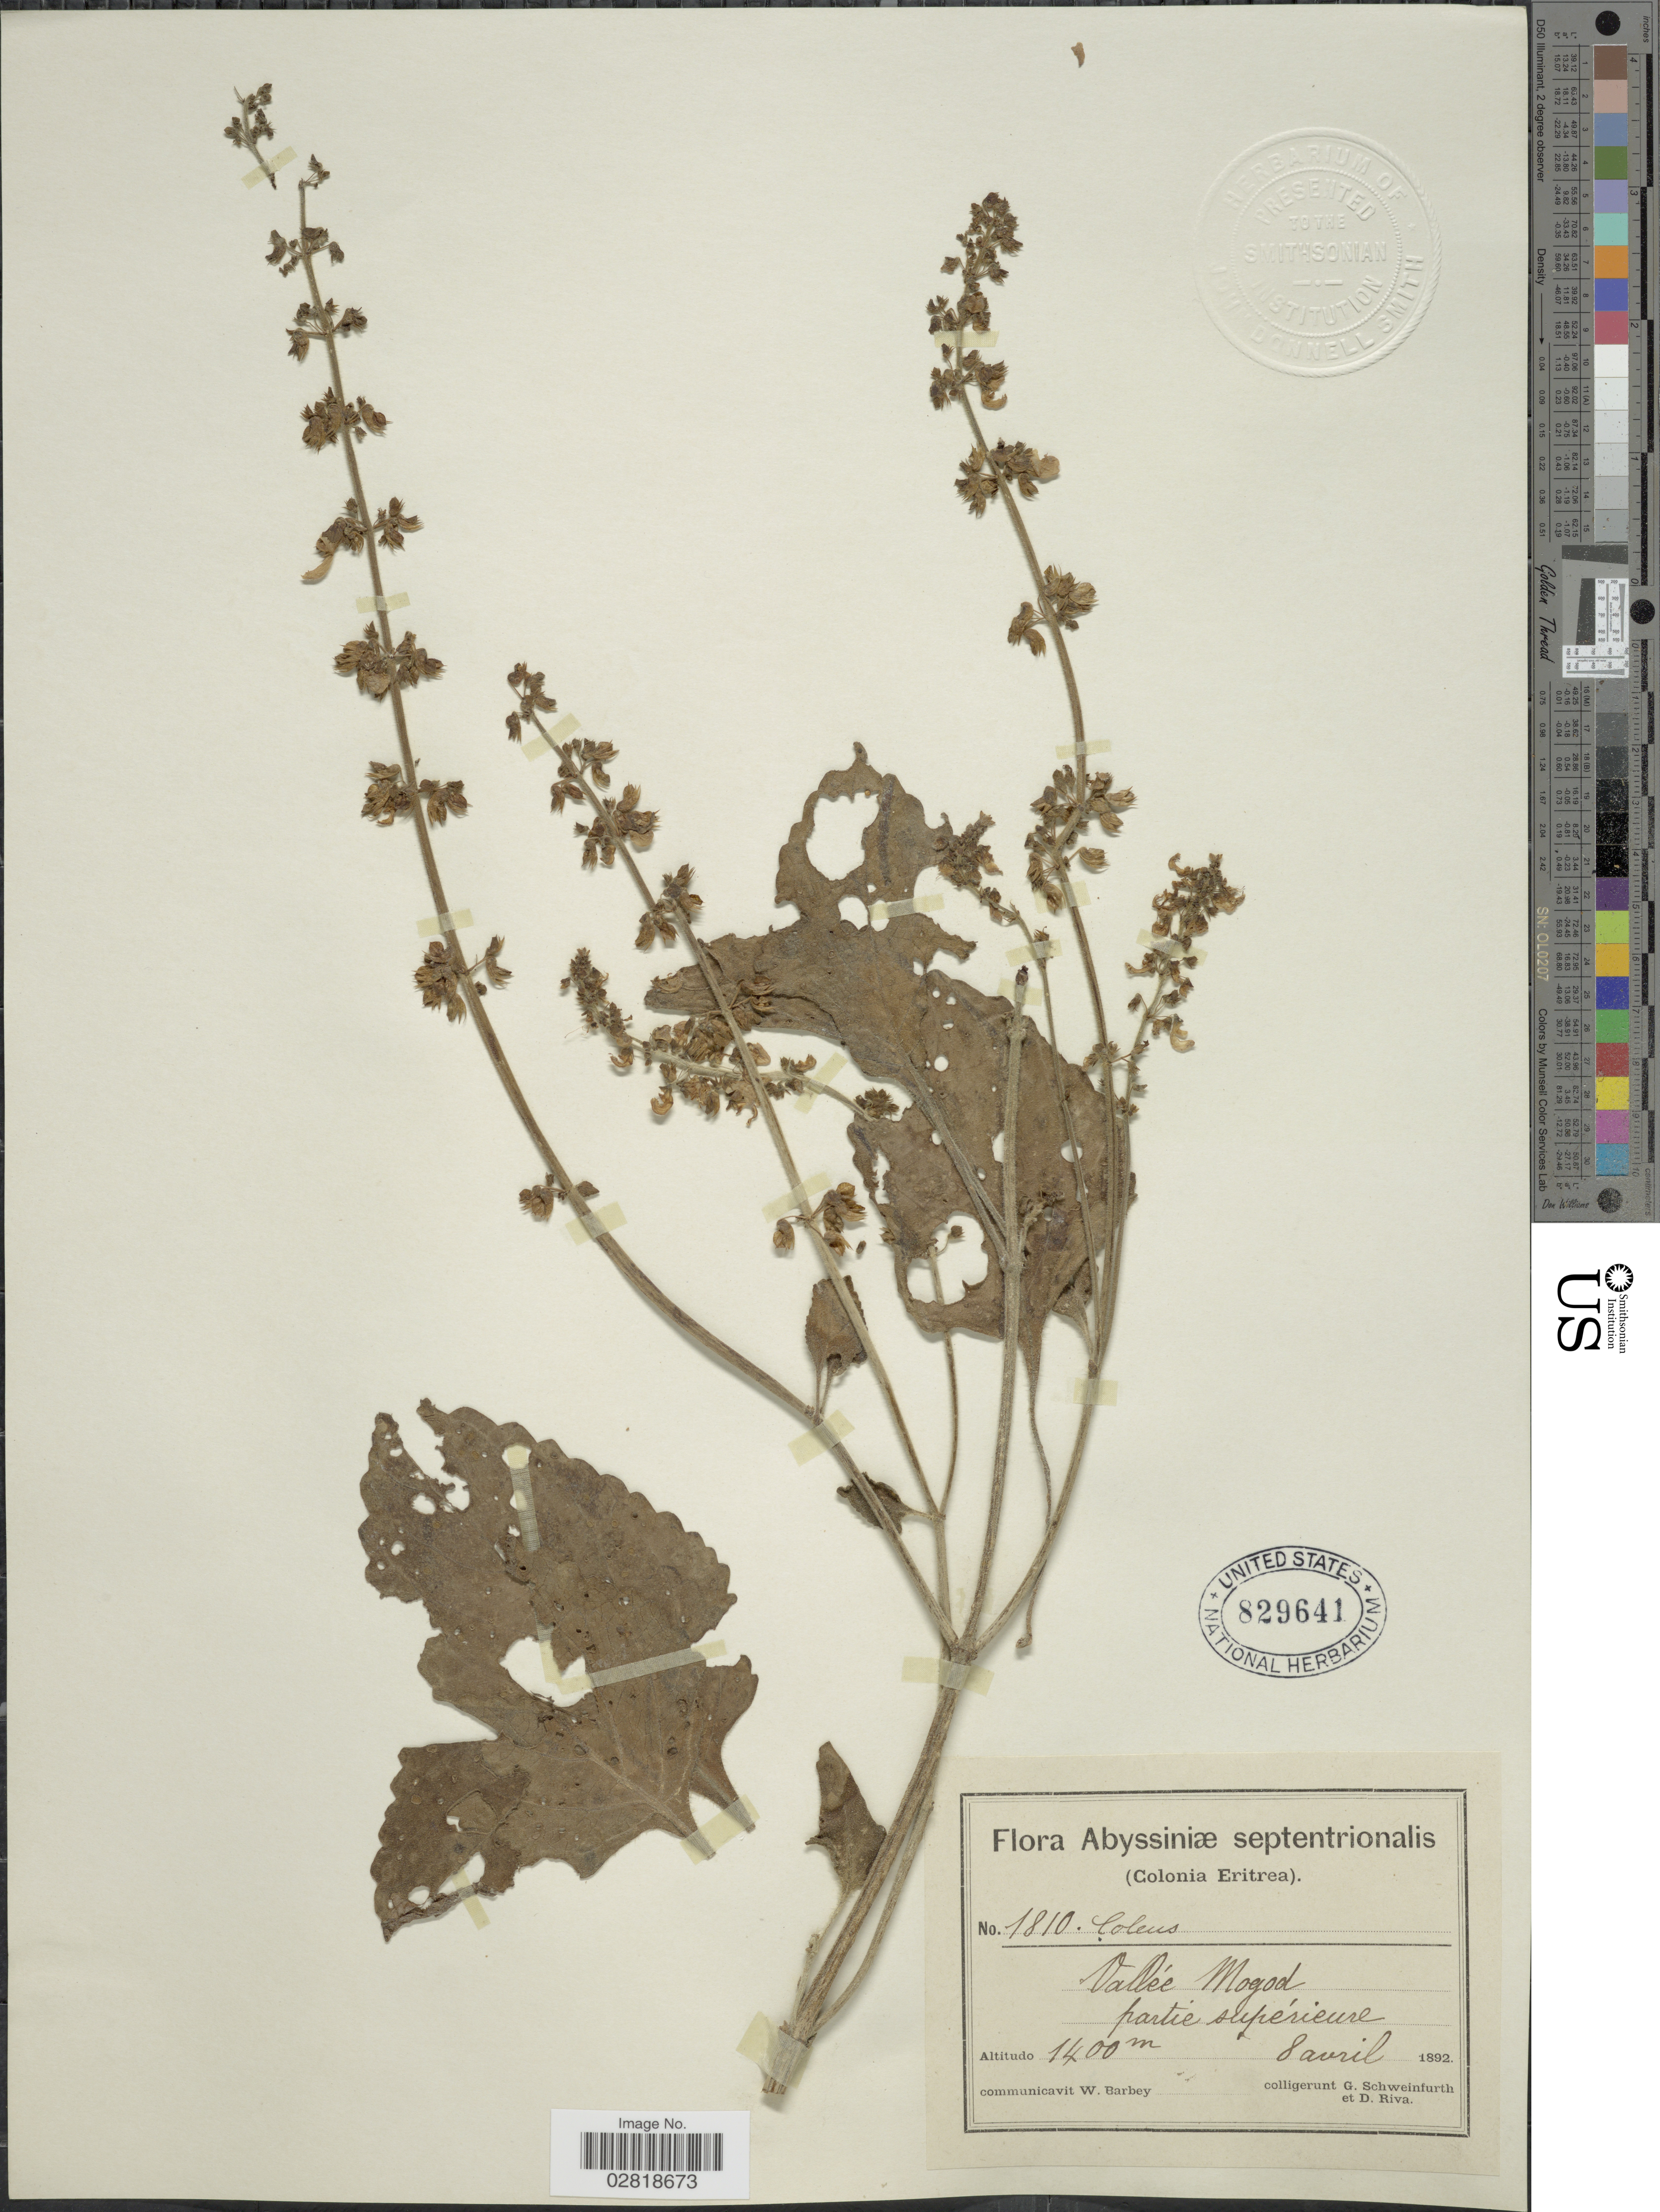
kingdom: Plantae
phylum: Tracheophyta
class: Magnoliopsida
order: Lamiales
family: Lamiaceae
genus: Plectranthus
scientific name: Plectranthus sp.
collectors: G. A. Schweinfurth (herbarium) & D. Riva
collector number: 1810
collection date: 1892-04-08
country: Eritrea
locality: Abyssiniæ septentrionalis. (Colonia Eritrea). Vallée Mogod partie supérieure.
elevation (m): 1400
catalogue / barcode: US 829641